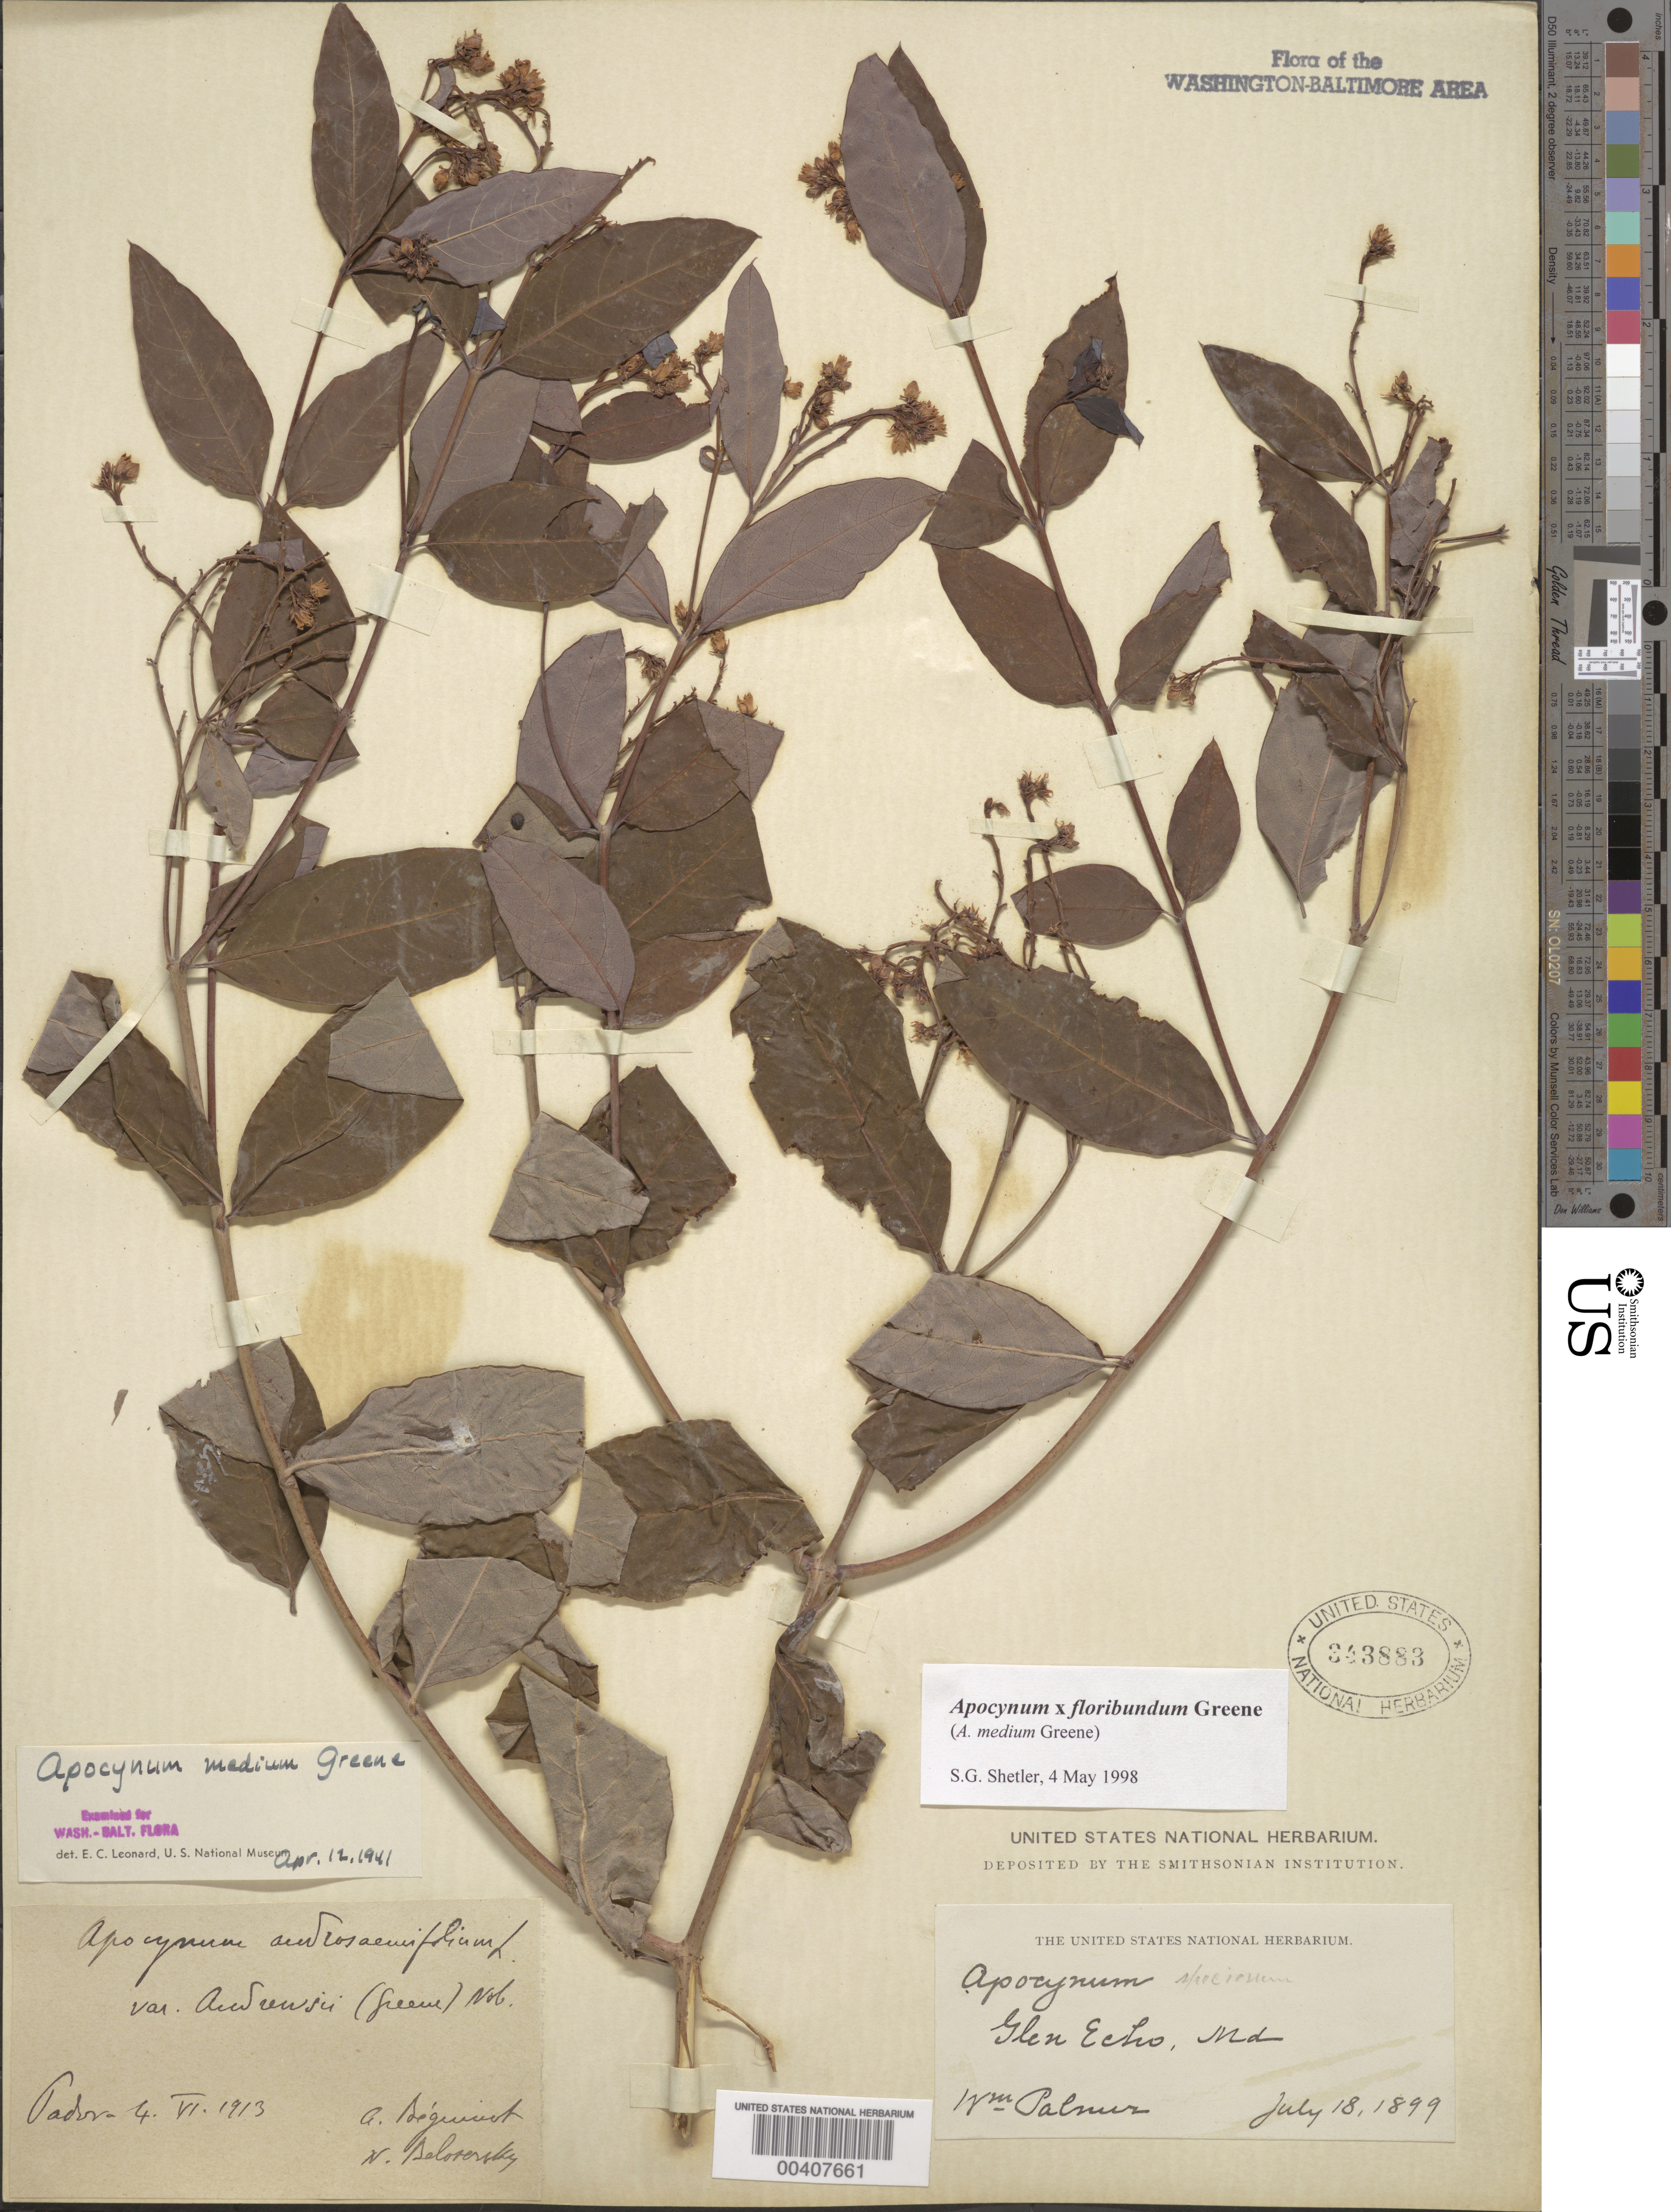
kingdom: Plantae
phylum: Tracheophyta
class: Magnoliopsida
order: Gentianales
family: Apocynaceae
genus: Apocynum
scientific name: Apocynum x floribundum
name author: Greene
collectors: W. Palmer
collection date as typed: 18 Jun 1899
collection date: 1899-06-18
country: United States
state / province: Maryland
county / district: Montgomery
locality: Glen Echo C. & O. Canal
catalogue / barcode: US 343883